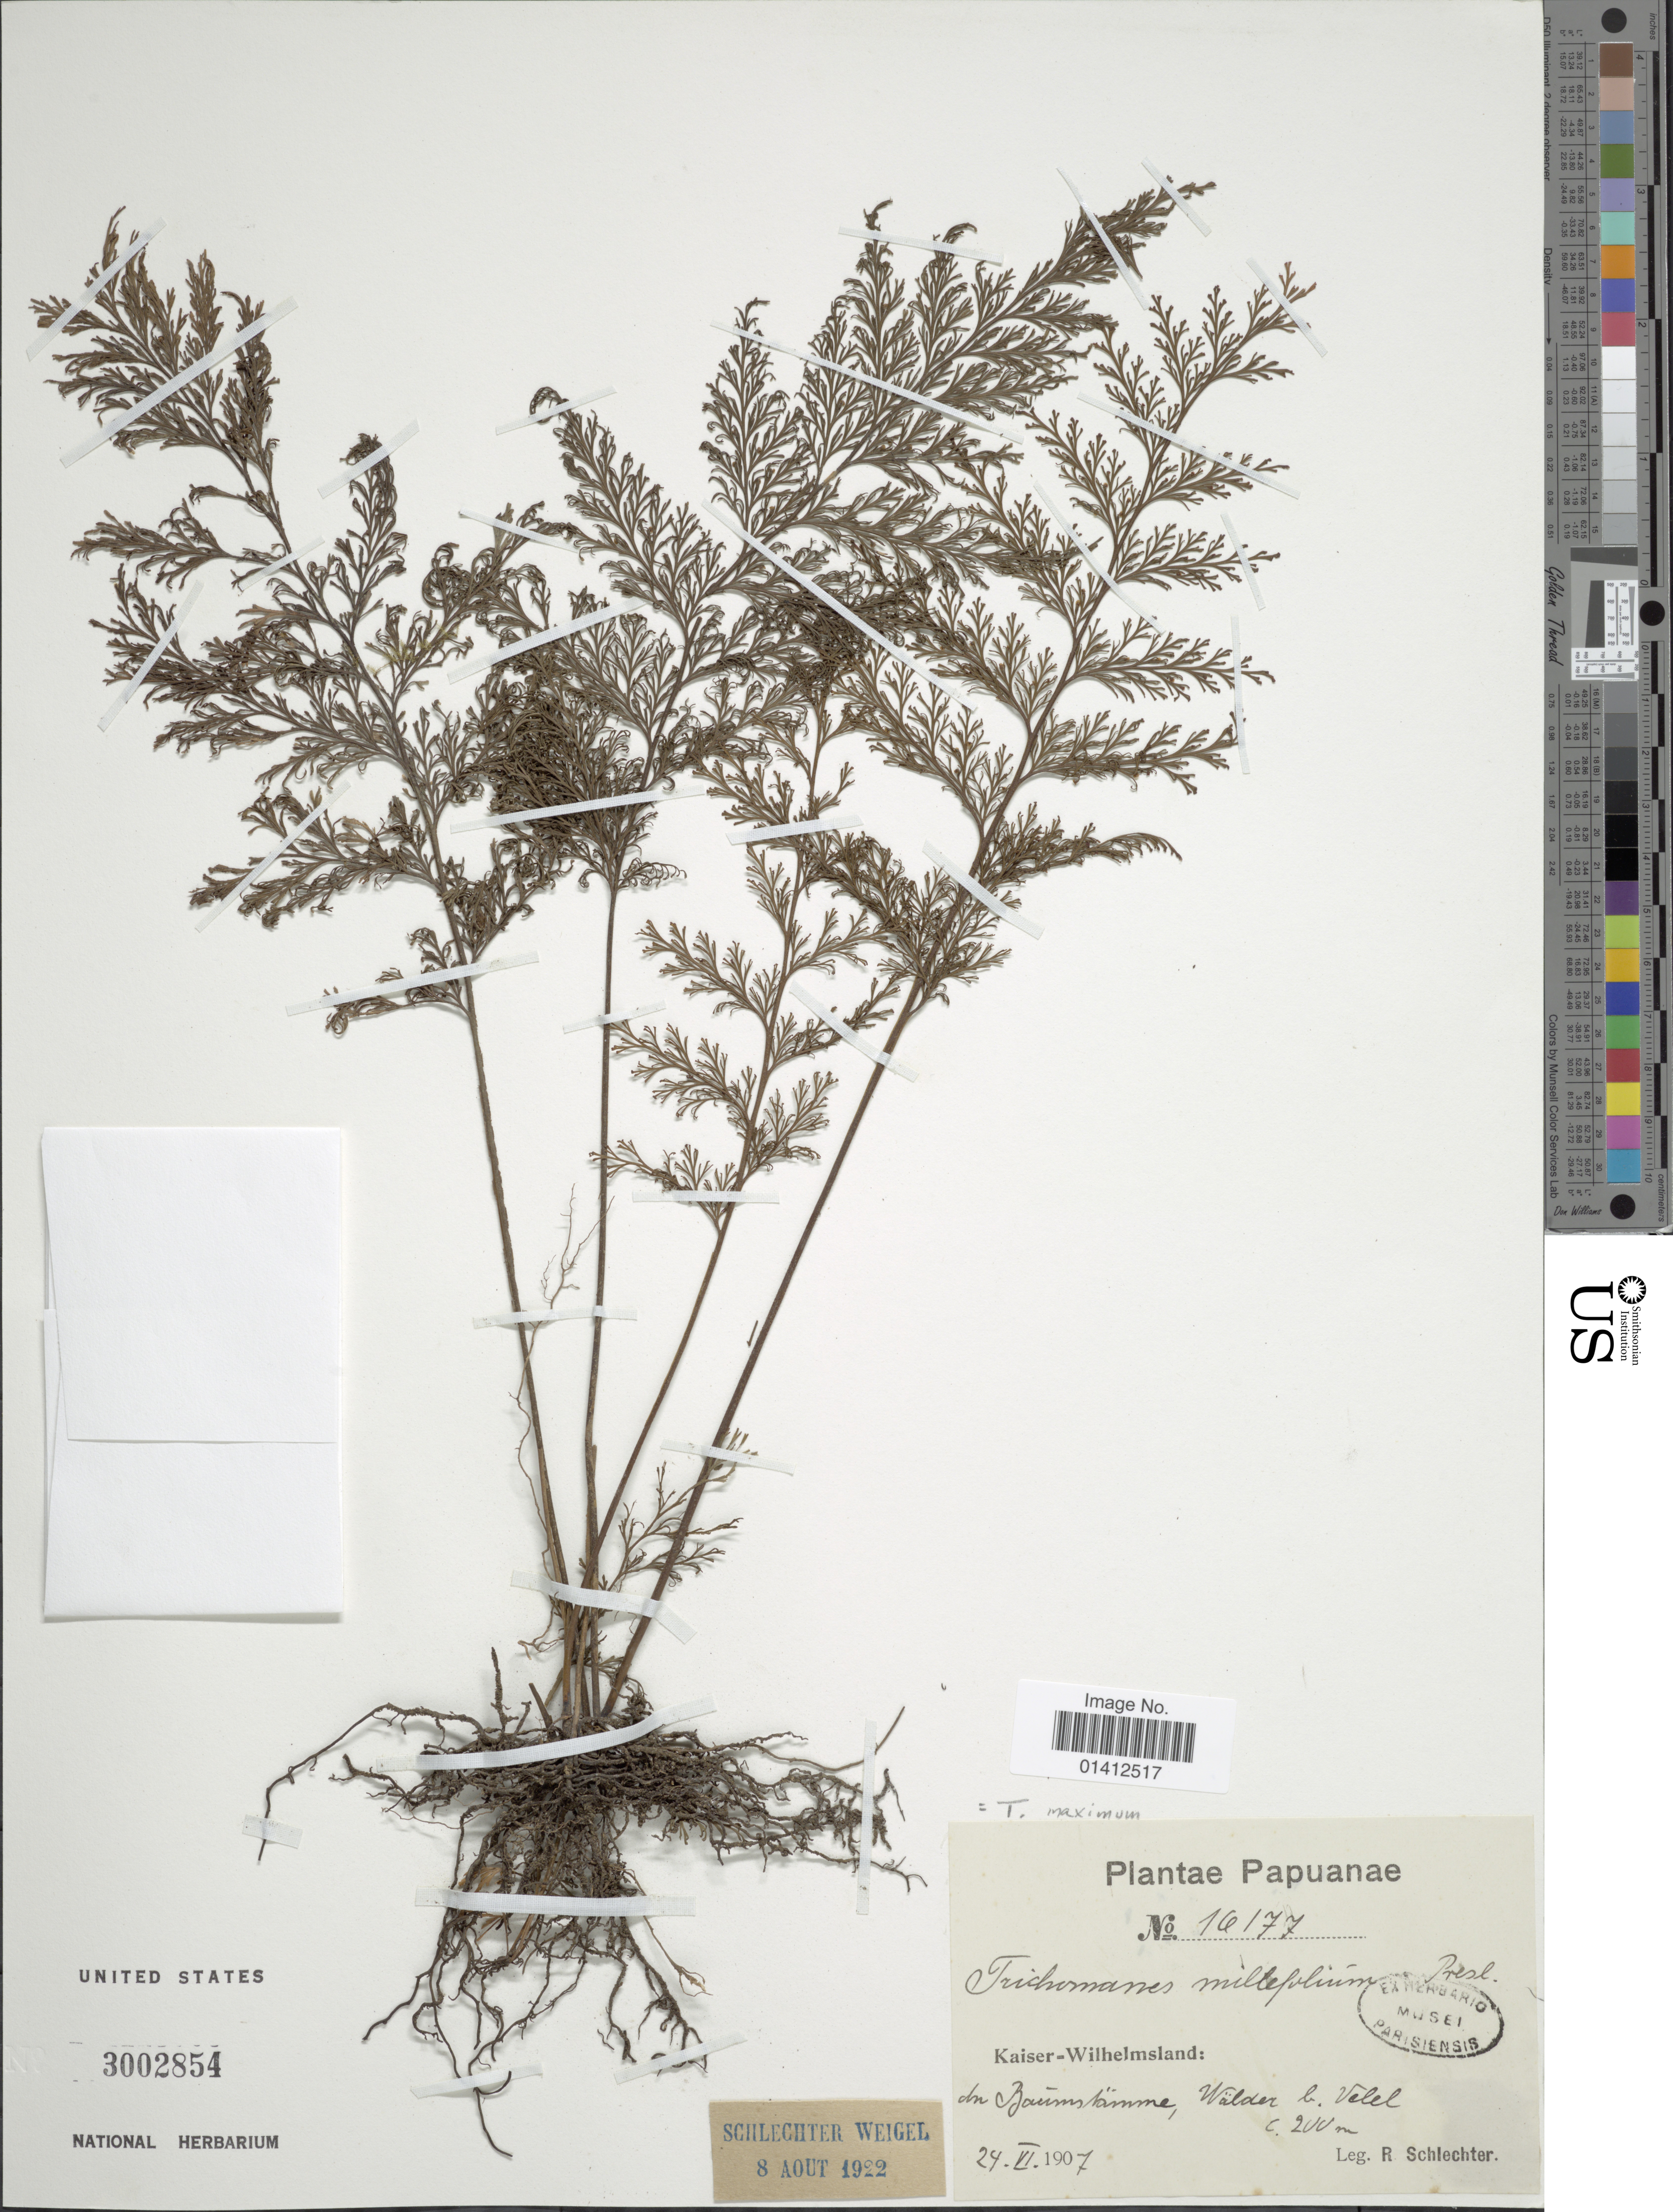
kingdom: Plantae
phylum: Tracheophyta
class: Polypodiopsida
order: Hymenophyllales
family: Hymenophyllaceae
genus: Vandenboschia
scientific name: Vandenboschia maxima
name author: (Blume) Copel.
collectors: F. R. R. Schlechter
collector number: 16177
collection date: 1907-06-24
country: Papua New Guinea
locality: Kaiser-Wilhelmsland: In Baumstämmen, Wälder b. Velel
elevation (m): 200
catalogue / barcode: US 3002854